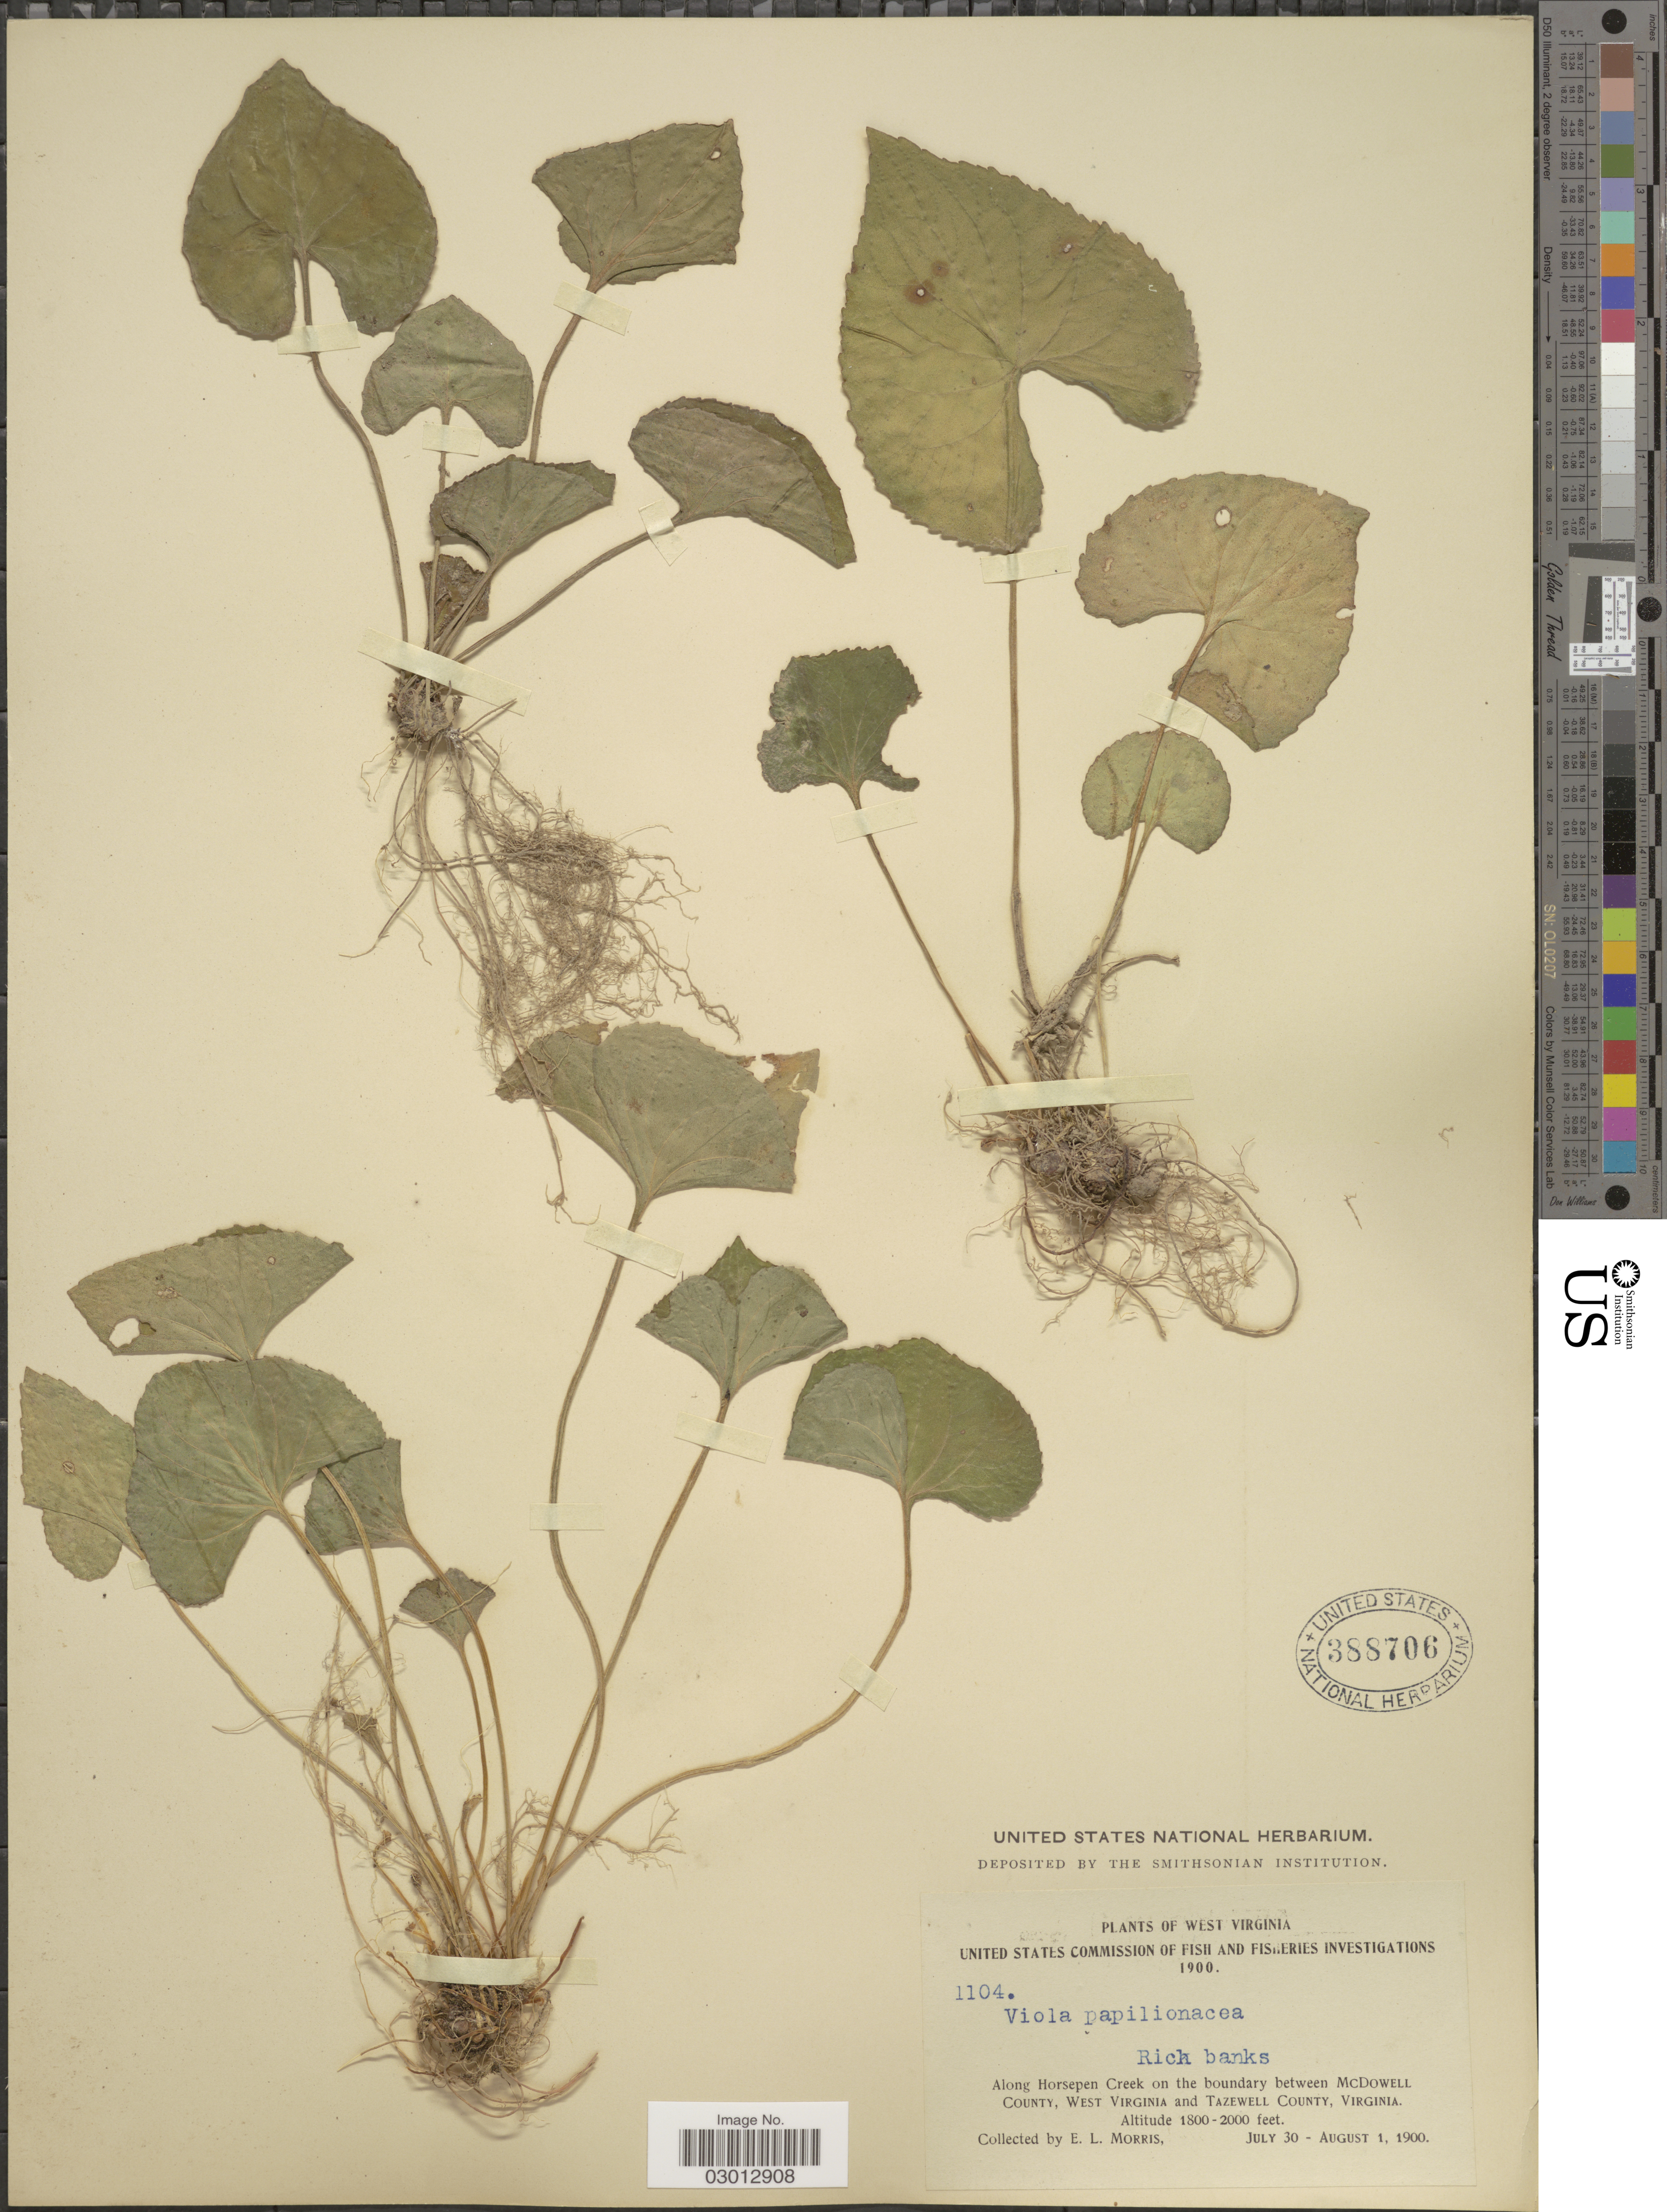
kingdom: Plantae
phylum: Tracheophyta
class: Magnoliopsida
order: Malpighiales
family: Violaceae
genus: Viola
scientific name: Viola papilionacea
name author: Pursh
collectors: E. Morris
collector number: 1104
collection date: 1900-07-30/1900-08-01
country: United States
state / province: Virginia / West Virginia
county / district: Tazewell / McDowell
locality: Along Horsepen Creek on the boundary between McDowell County, West Virginia County [unsure placement]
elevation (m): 549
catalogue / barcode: US 388706